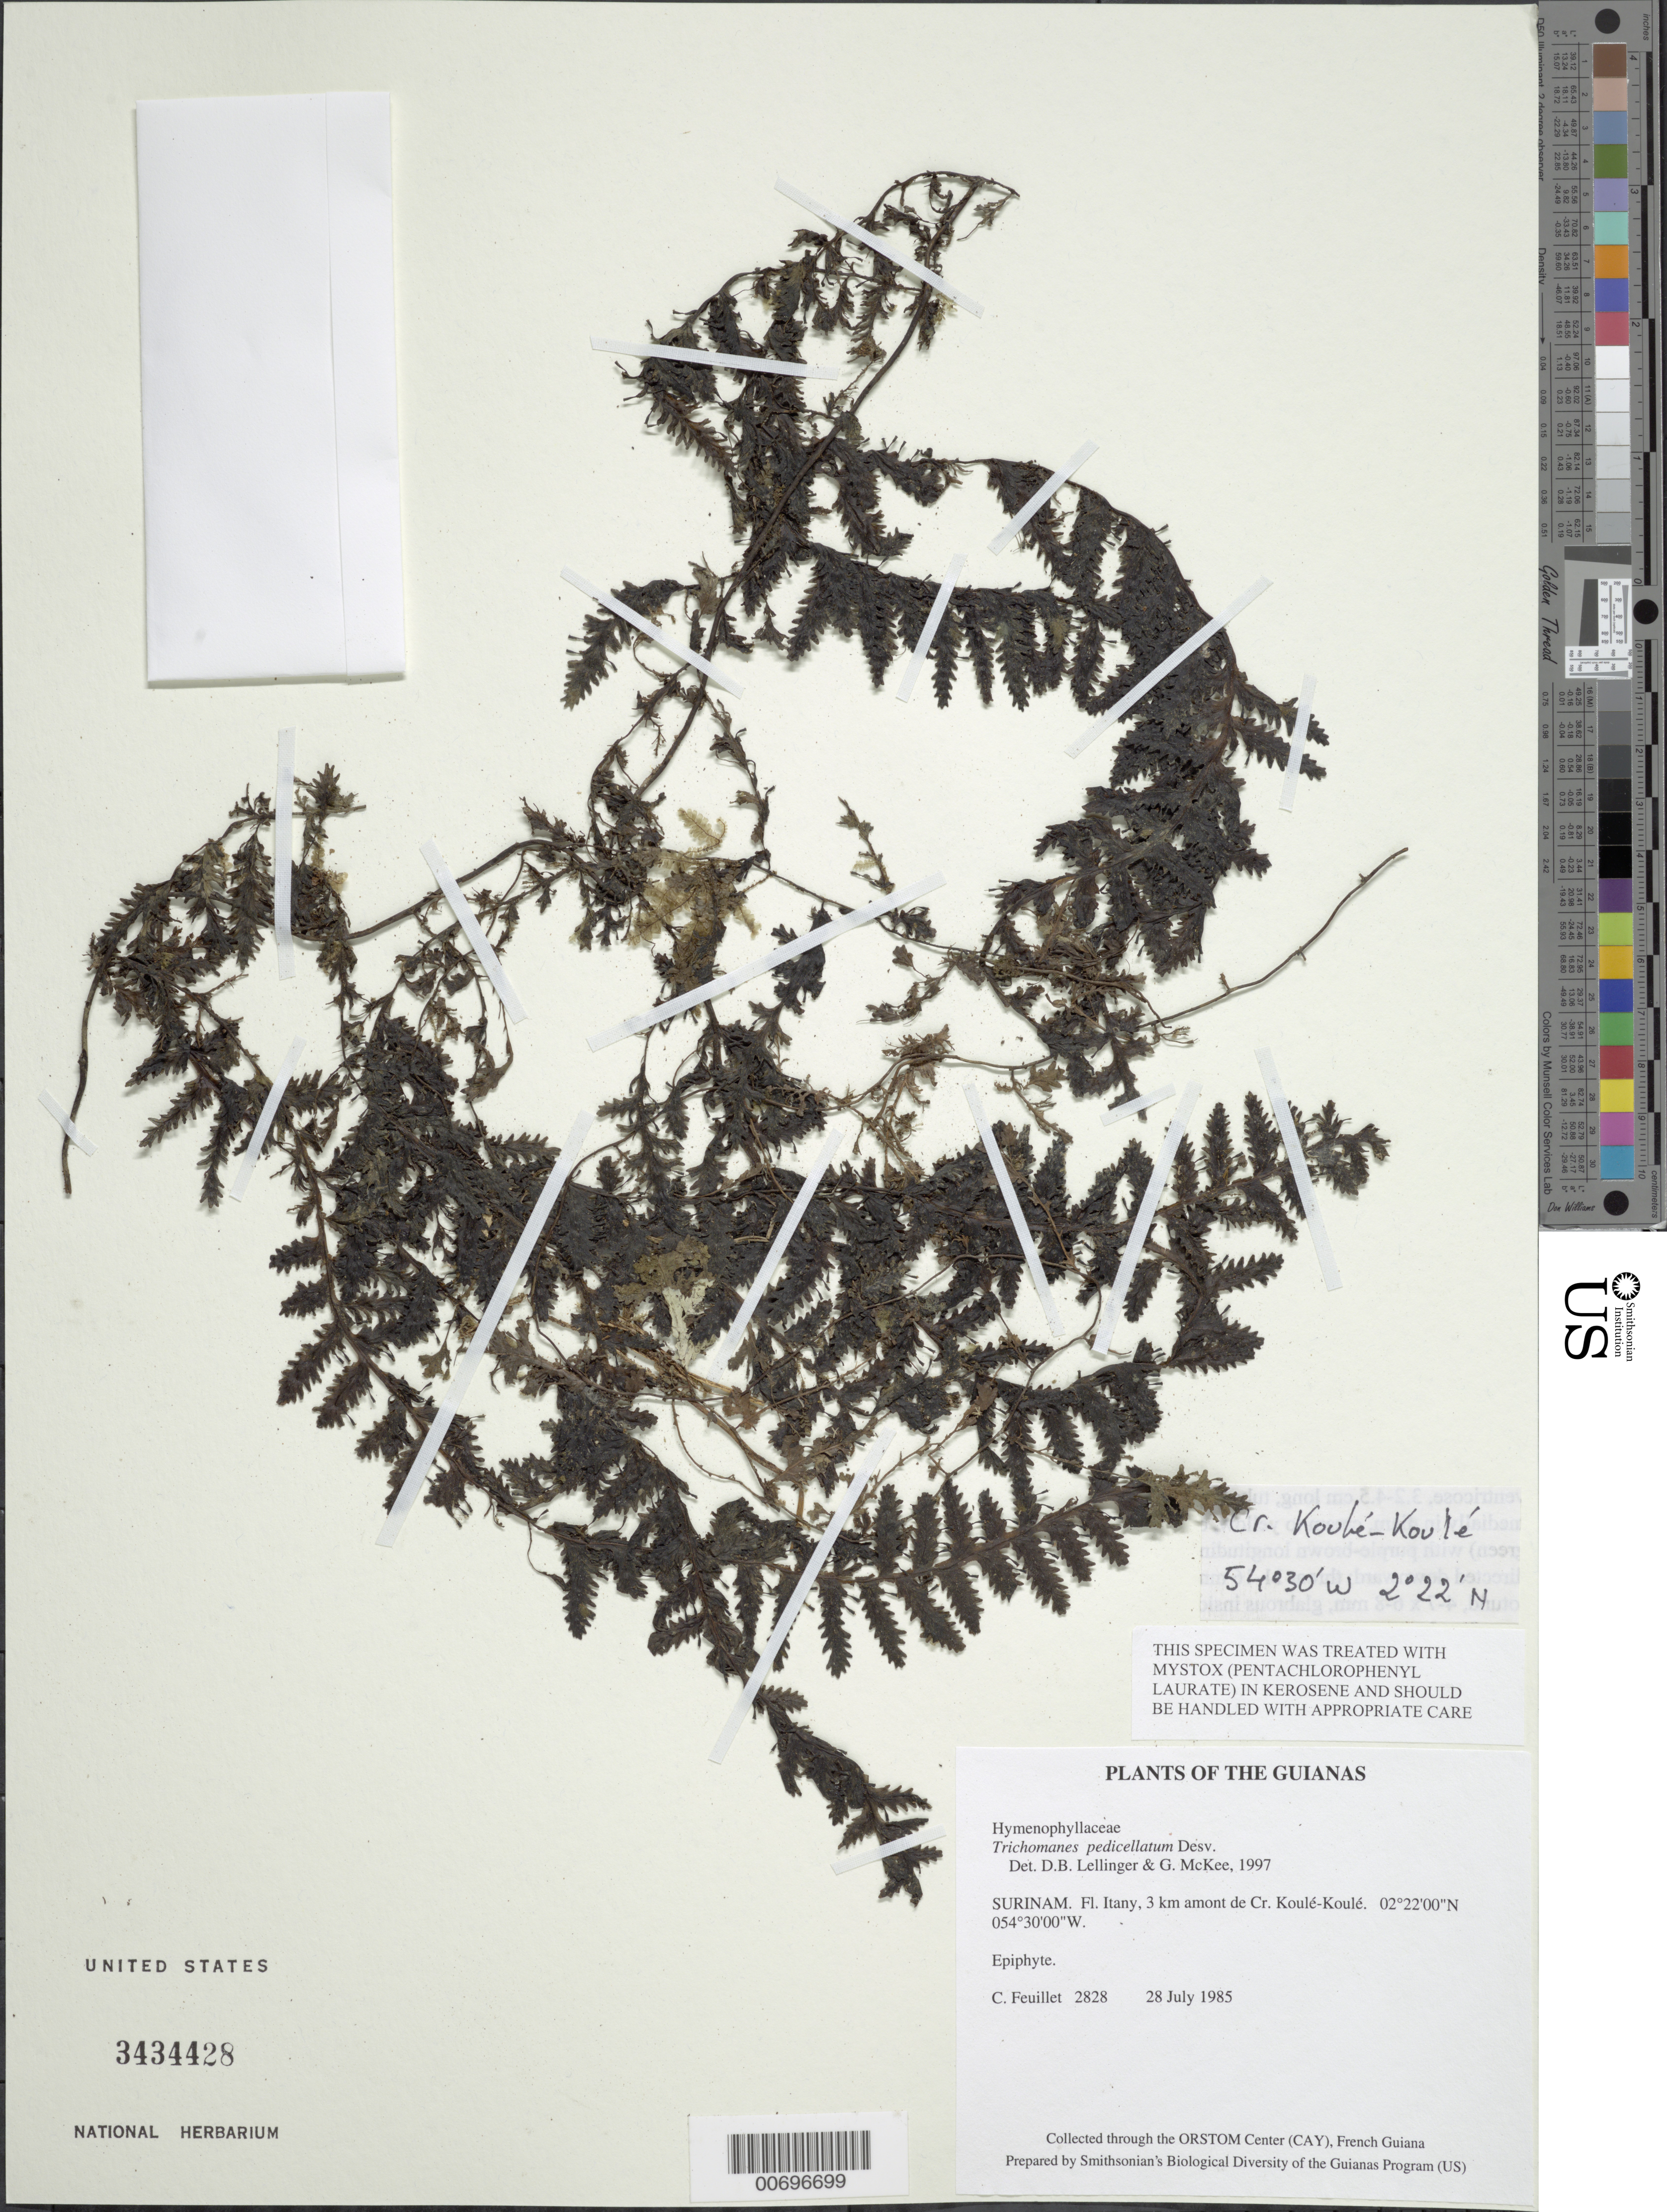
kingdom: Plantae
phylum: Tracheophyta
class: Polypodiopsida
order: Hymenophyllales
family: Hymenophyllaceae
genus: Trichomanes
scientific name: Trichomanes pedicellatum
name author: Desv.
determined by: Lellinger, D. B.; McKee, G. S.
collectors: C. Feuillet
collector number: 2828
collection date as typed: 28-Jul-85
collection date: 1985-07-28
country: Suriname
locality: Litani R., 3 km amont de Cr. Koulé-Koulé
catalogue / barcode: US 3434428